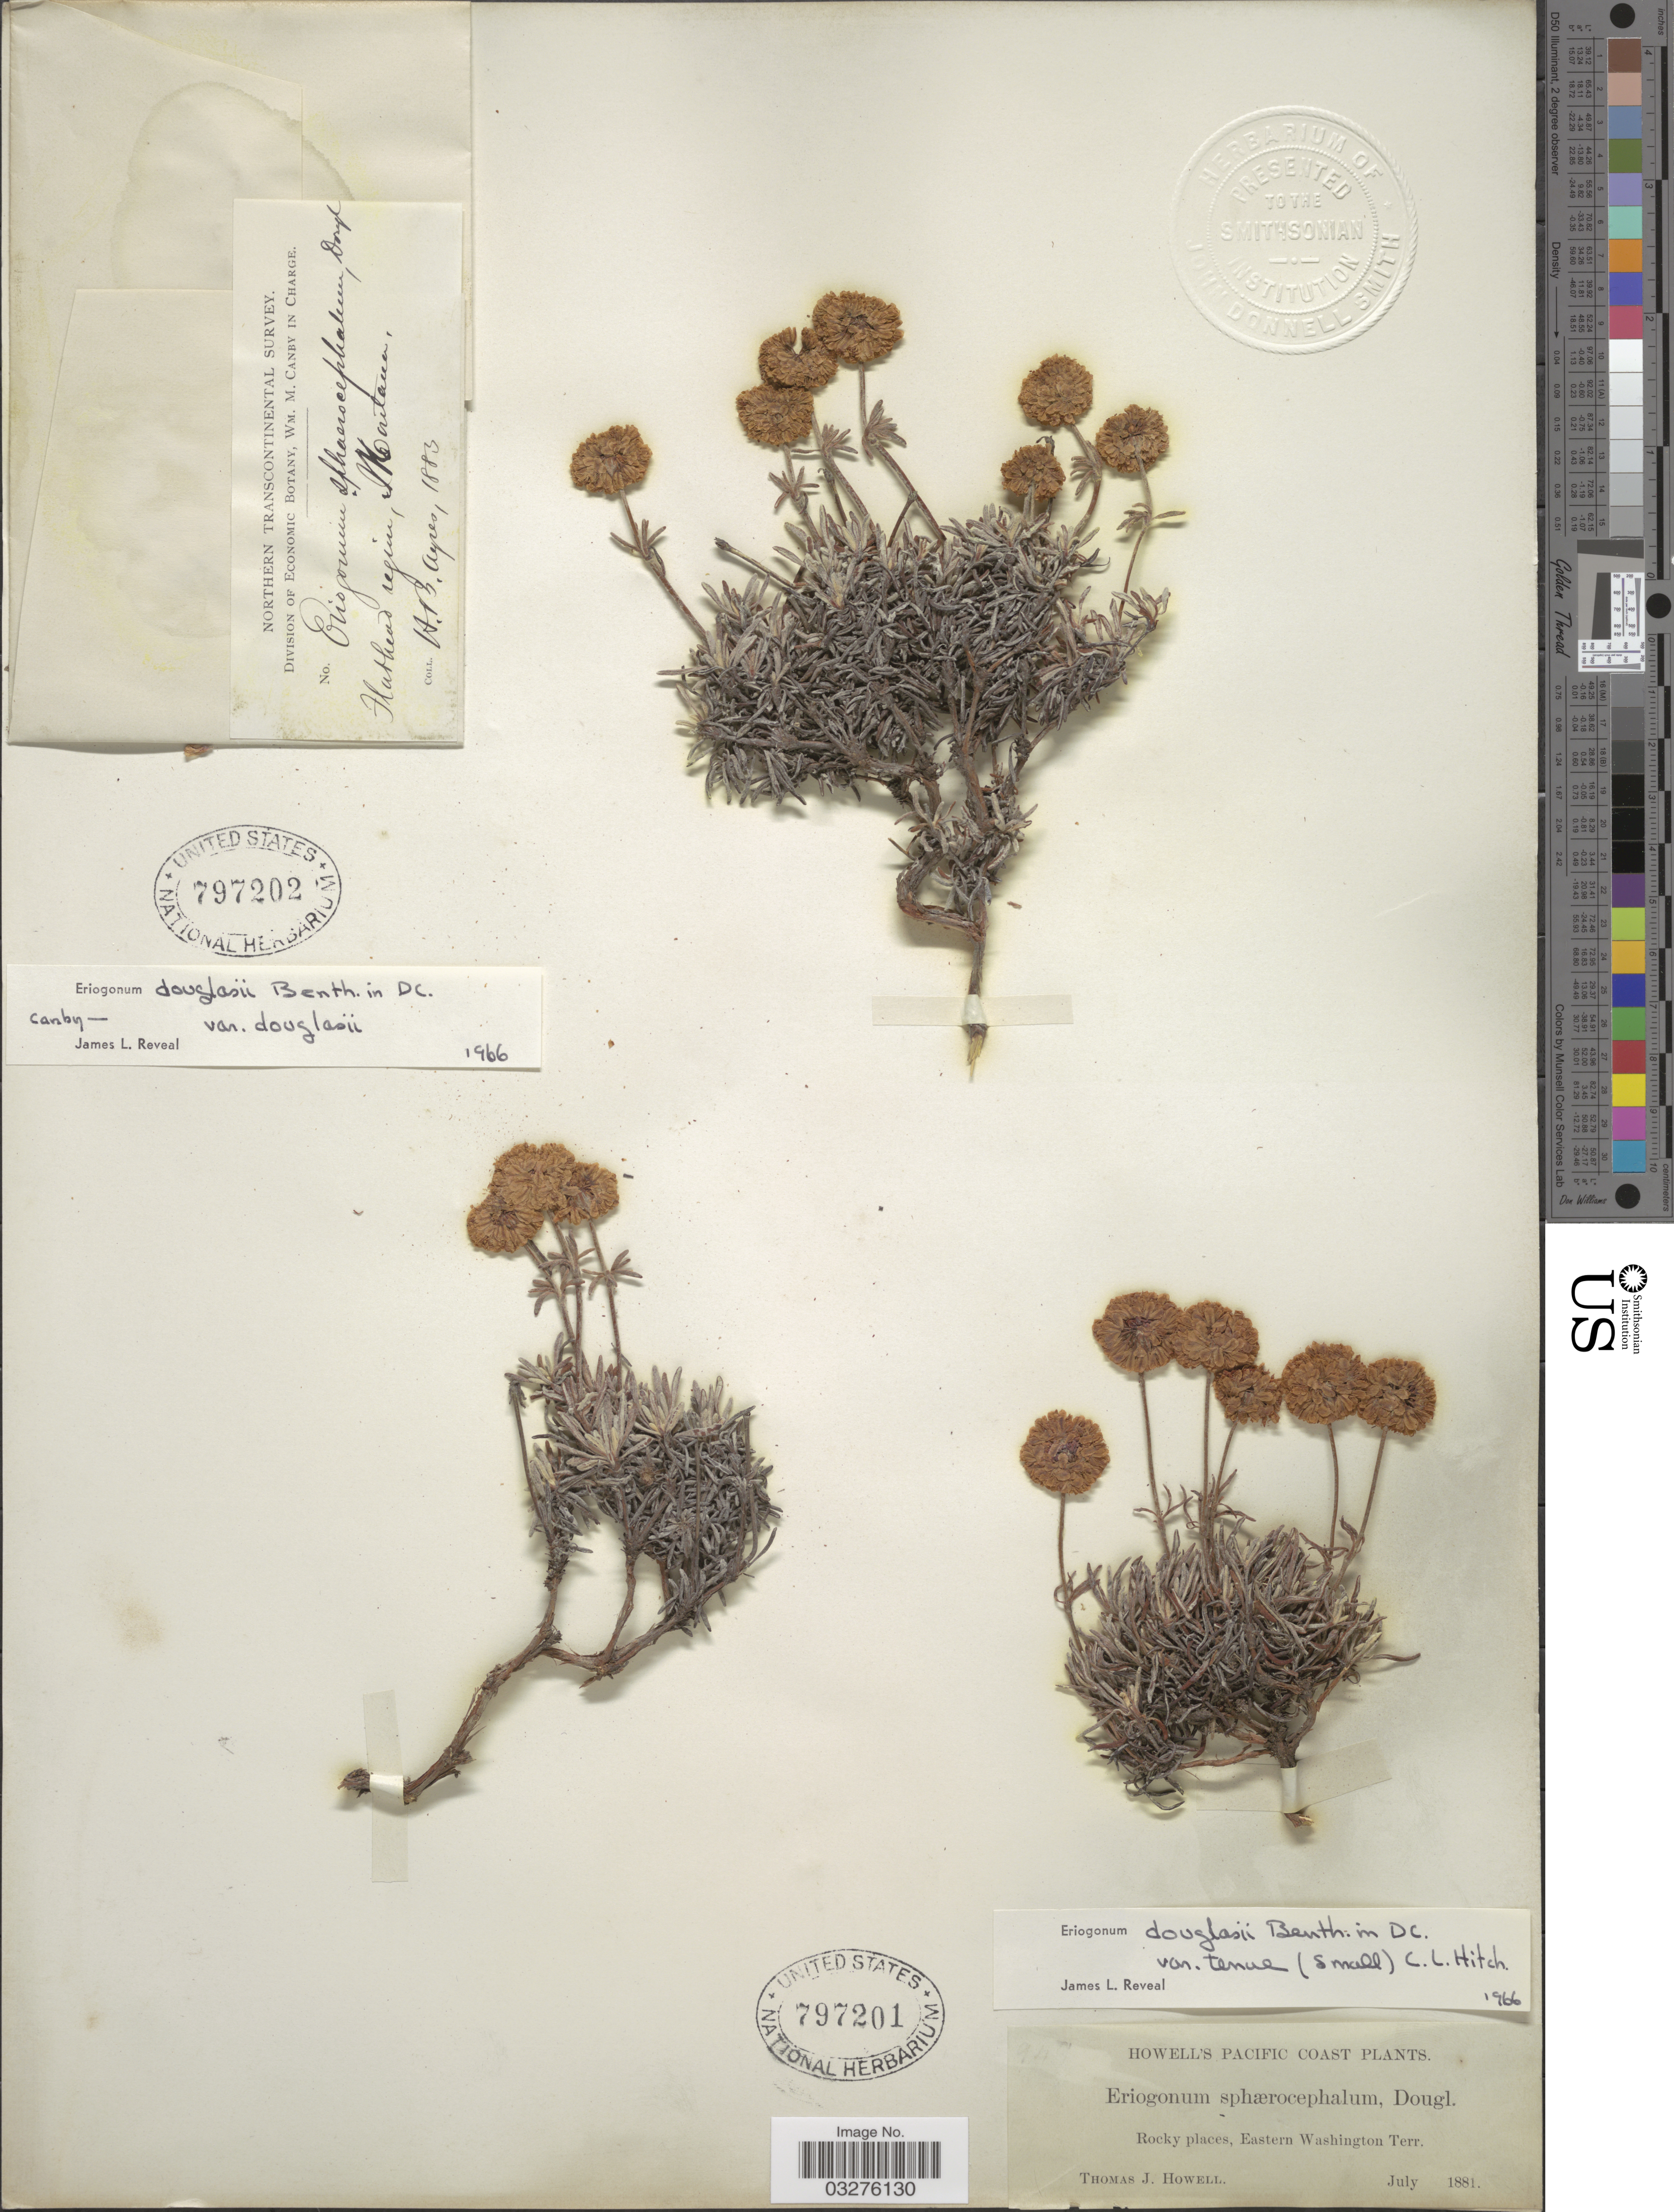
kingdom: Plantae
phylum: Tracheophyta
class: Magnoliopsida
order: Caryophyllales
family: Polygonaceae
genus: Eriogonum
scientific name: Eriogonum douglasii var. tenue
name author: (Small) C.L. Hitchc.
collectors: H. Ayres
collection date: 1883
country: United States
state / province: Montana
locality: Northern Transcontinental Survey. Flathead region.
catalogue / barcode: US 797202-2